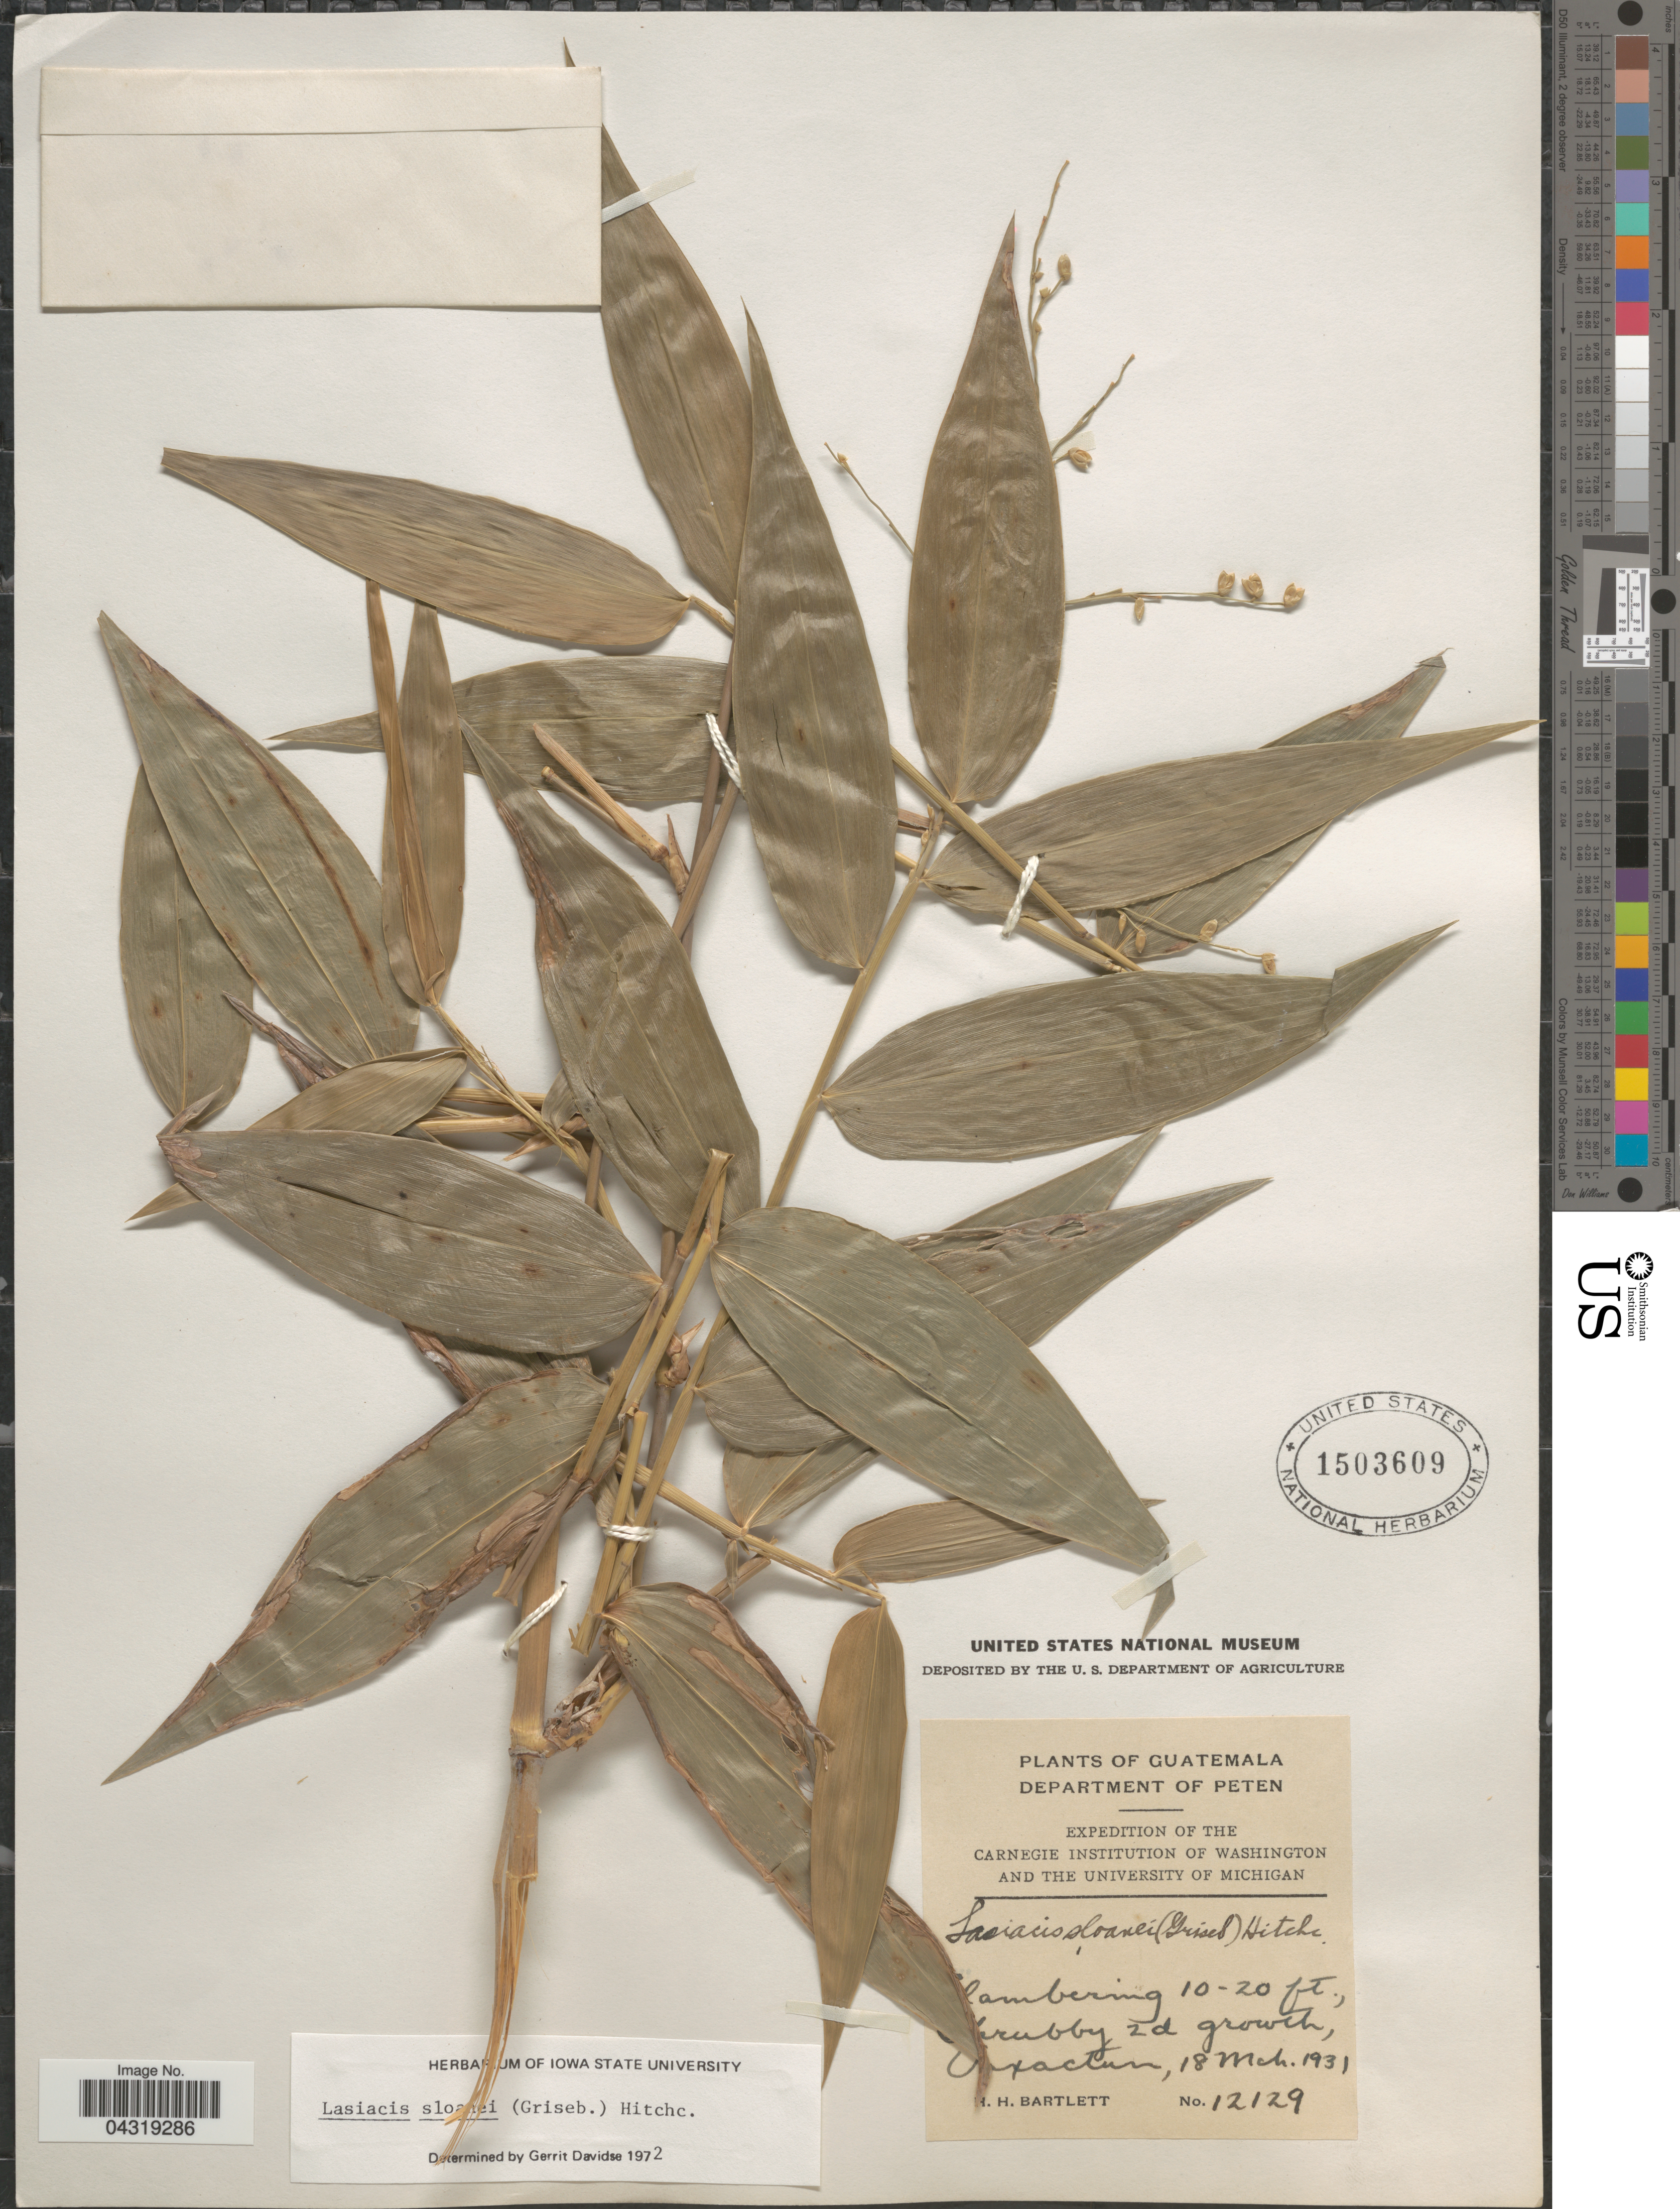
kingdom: Plantae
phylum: Tracheophyta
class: Liliopsida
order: Poales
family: Poaceae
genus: Lasiacis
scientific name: Lasiacis sloanei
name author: (Griseb.) Hitchc.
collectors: H. H. Bartlett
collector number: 12129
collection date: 1931-03-18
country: Guatemala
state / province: El Peten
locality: Department of Peten. Expedition of the Carnegie Institution of Washington and the University of Michigan. Uaxactun.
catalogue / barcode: US 1503609